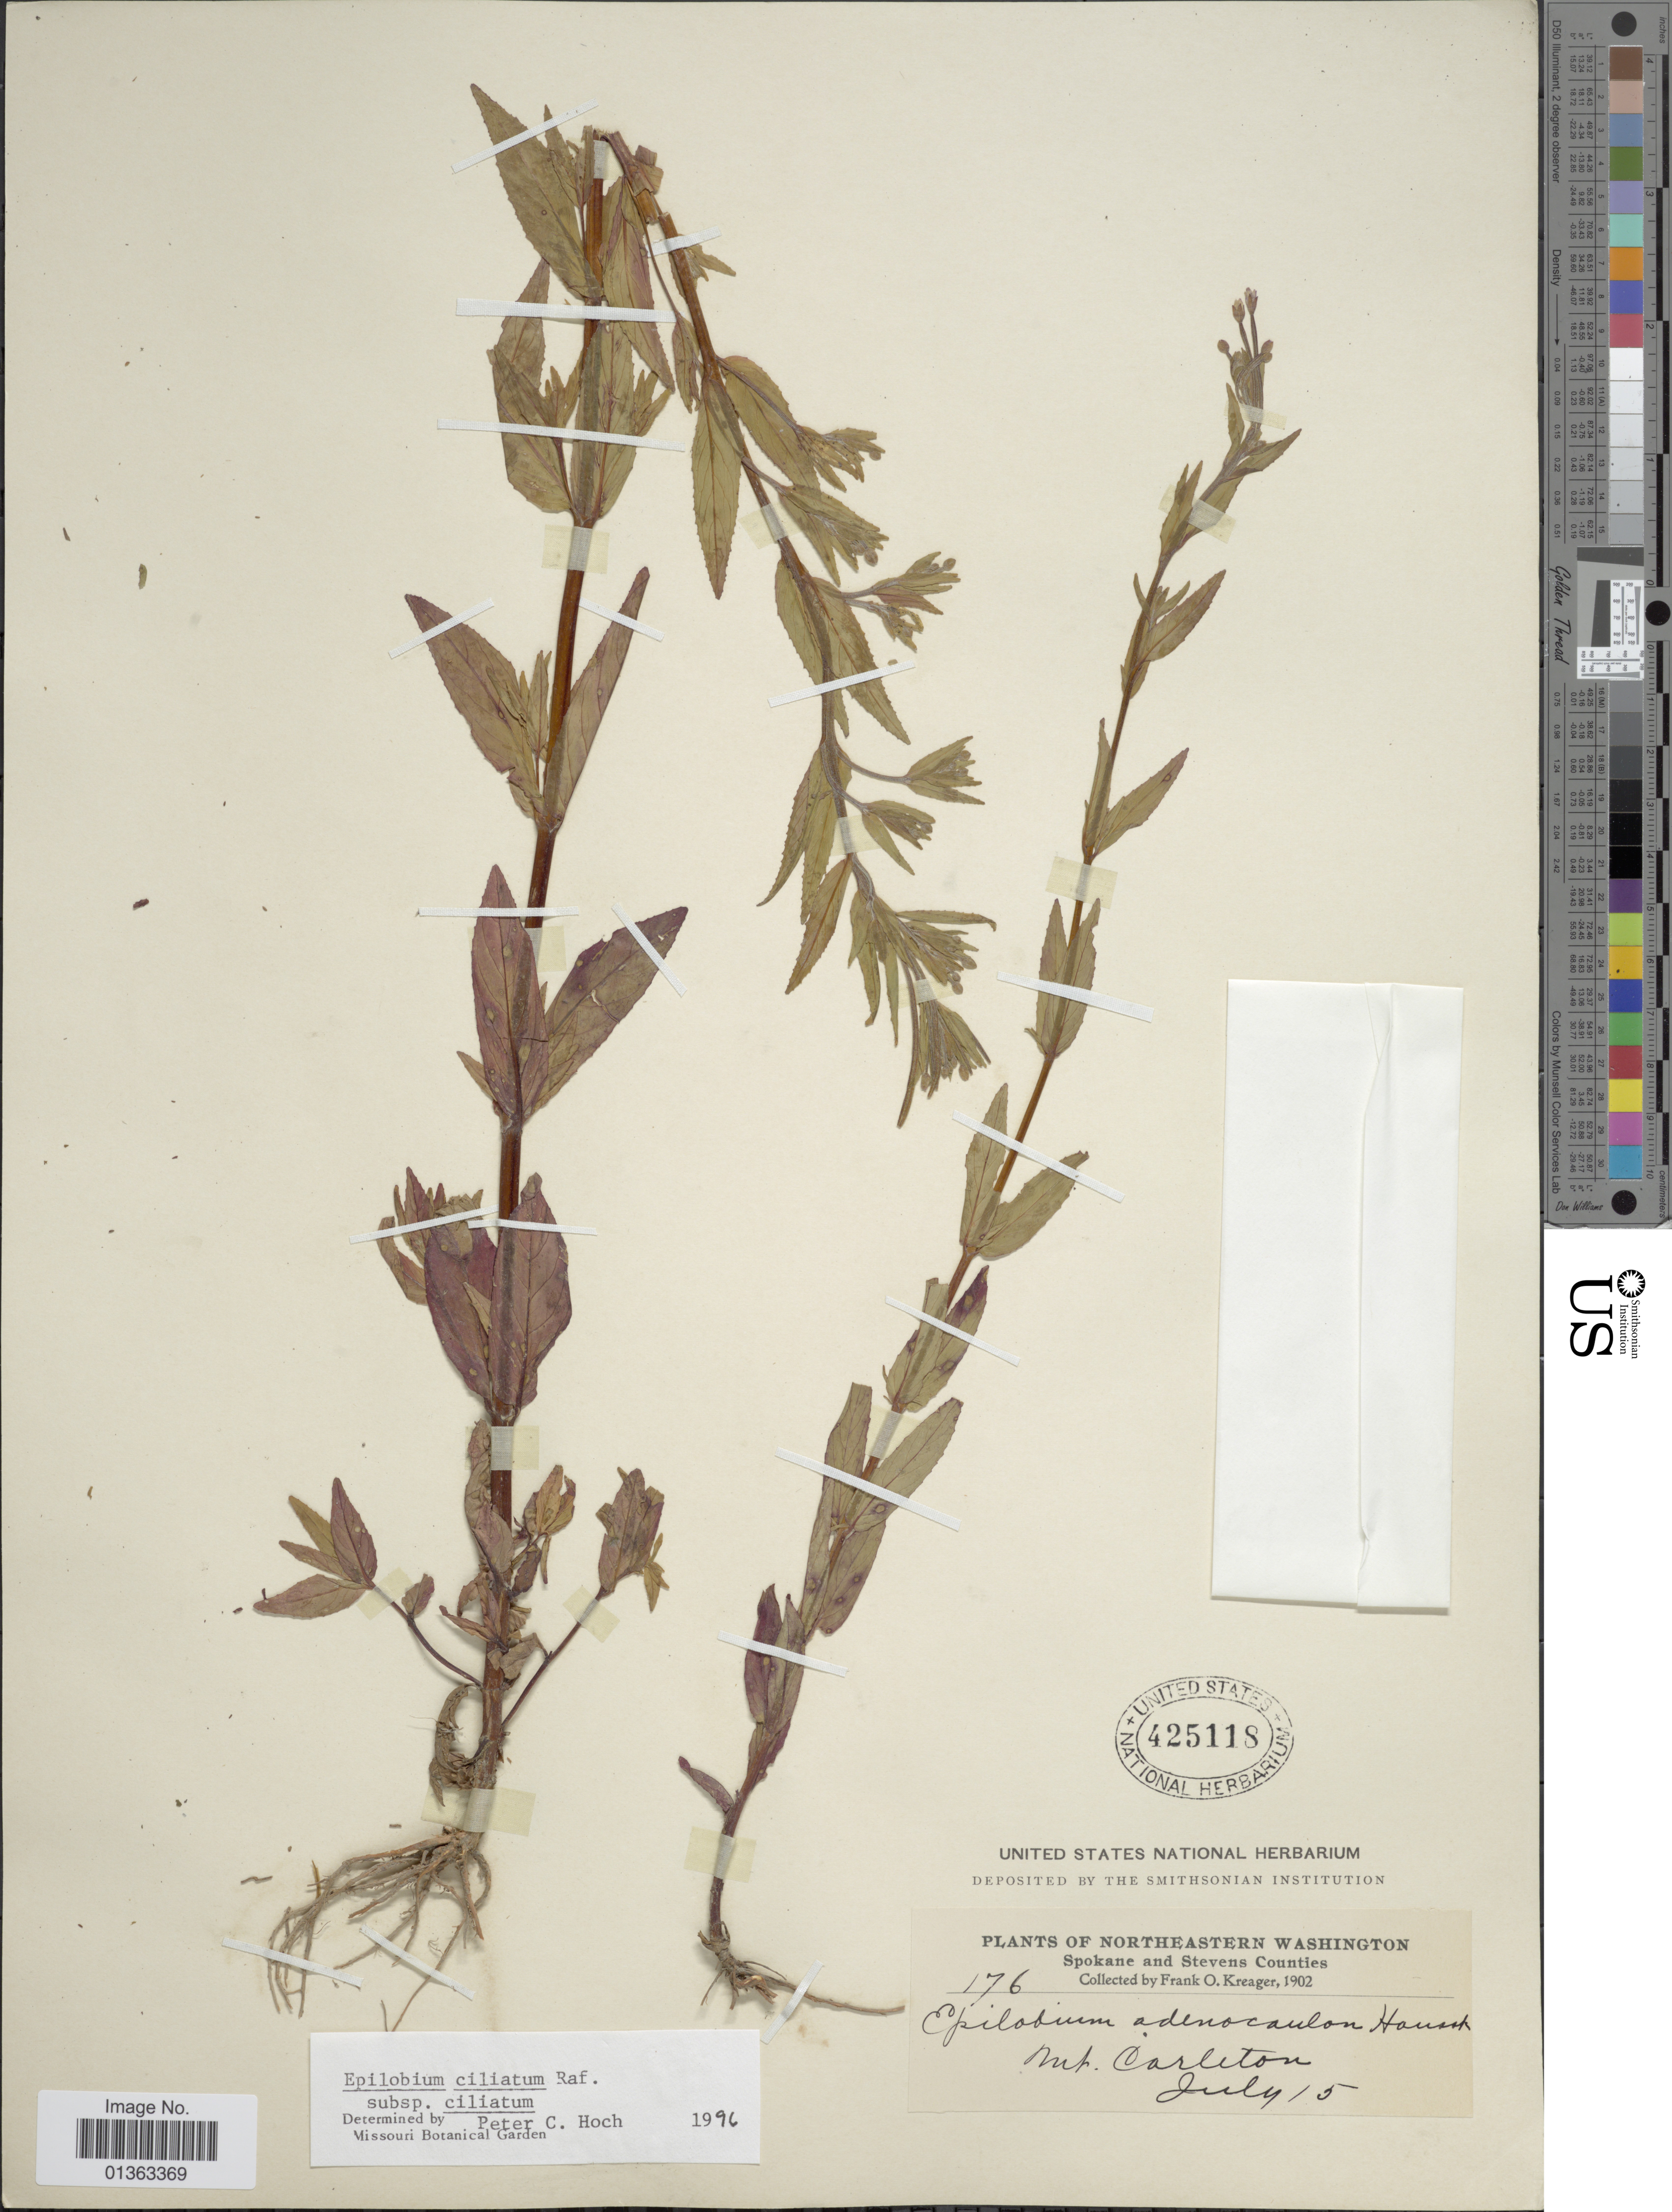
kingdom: Plantae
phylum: Tracheophyta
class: Magnoliopsida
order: Myrtales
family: Onagraceae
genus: Epilobium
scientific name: Epilobium ciliatum subsp. ciliatum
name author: Raf.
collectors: F. Kreager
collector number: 176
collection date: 1902-07-15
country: United States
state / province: Washington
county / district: Spokane / Stevens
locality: Northeastern Washington. Spokane and Stevens Counties. Mt. Carleton.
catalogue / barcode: US 425118